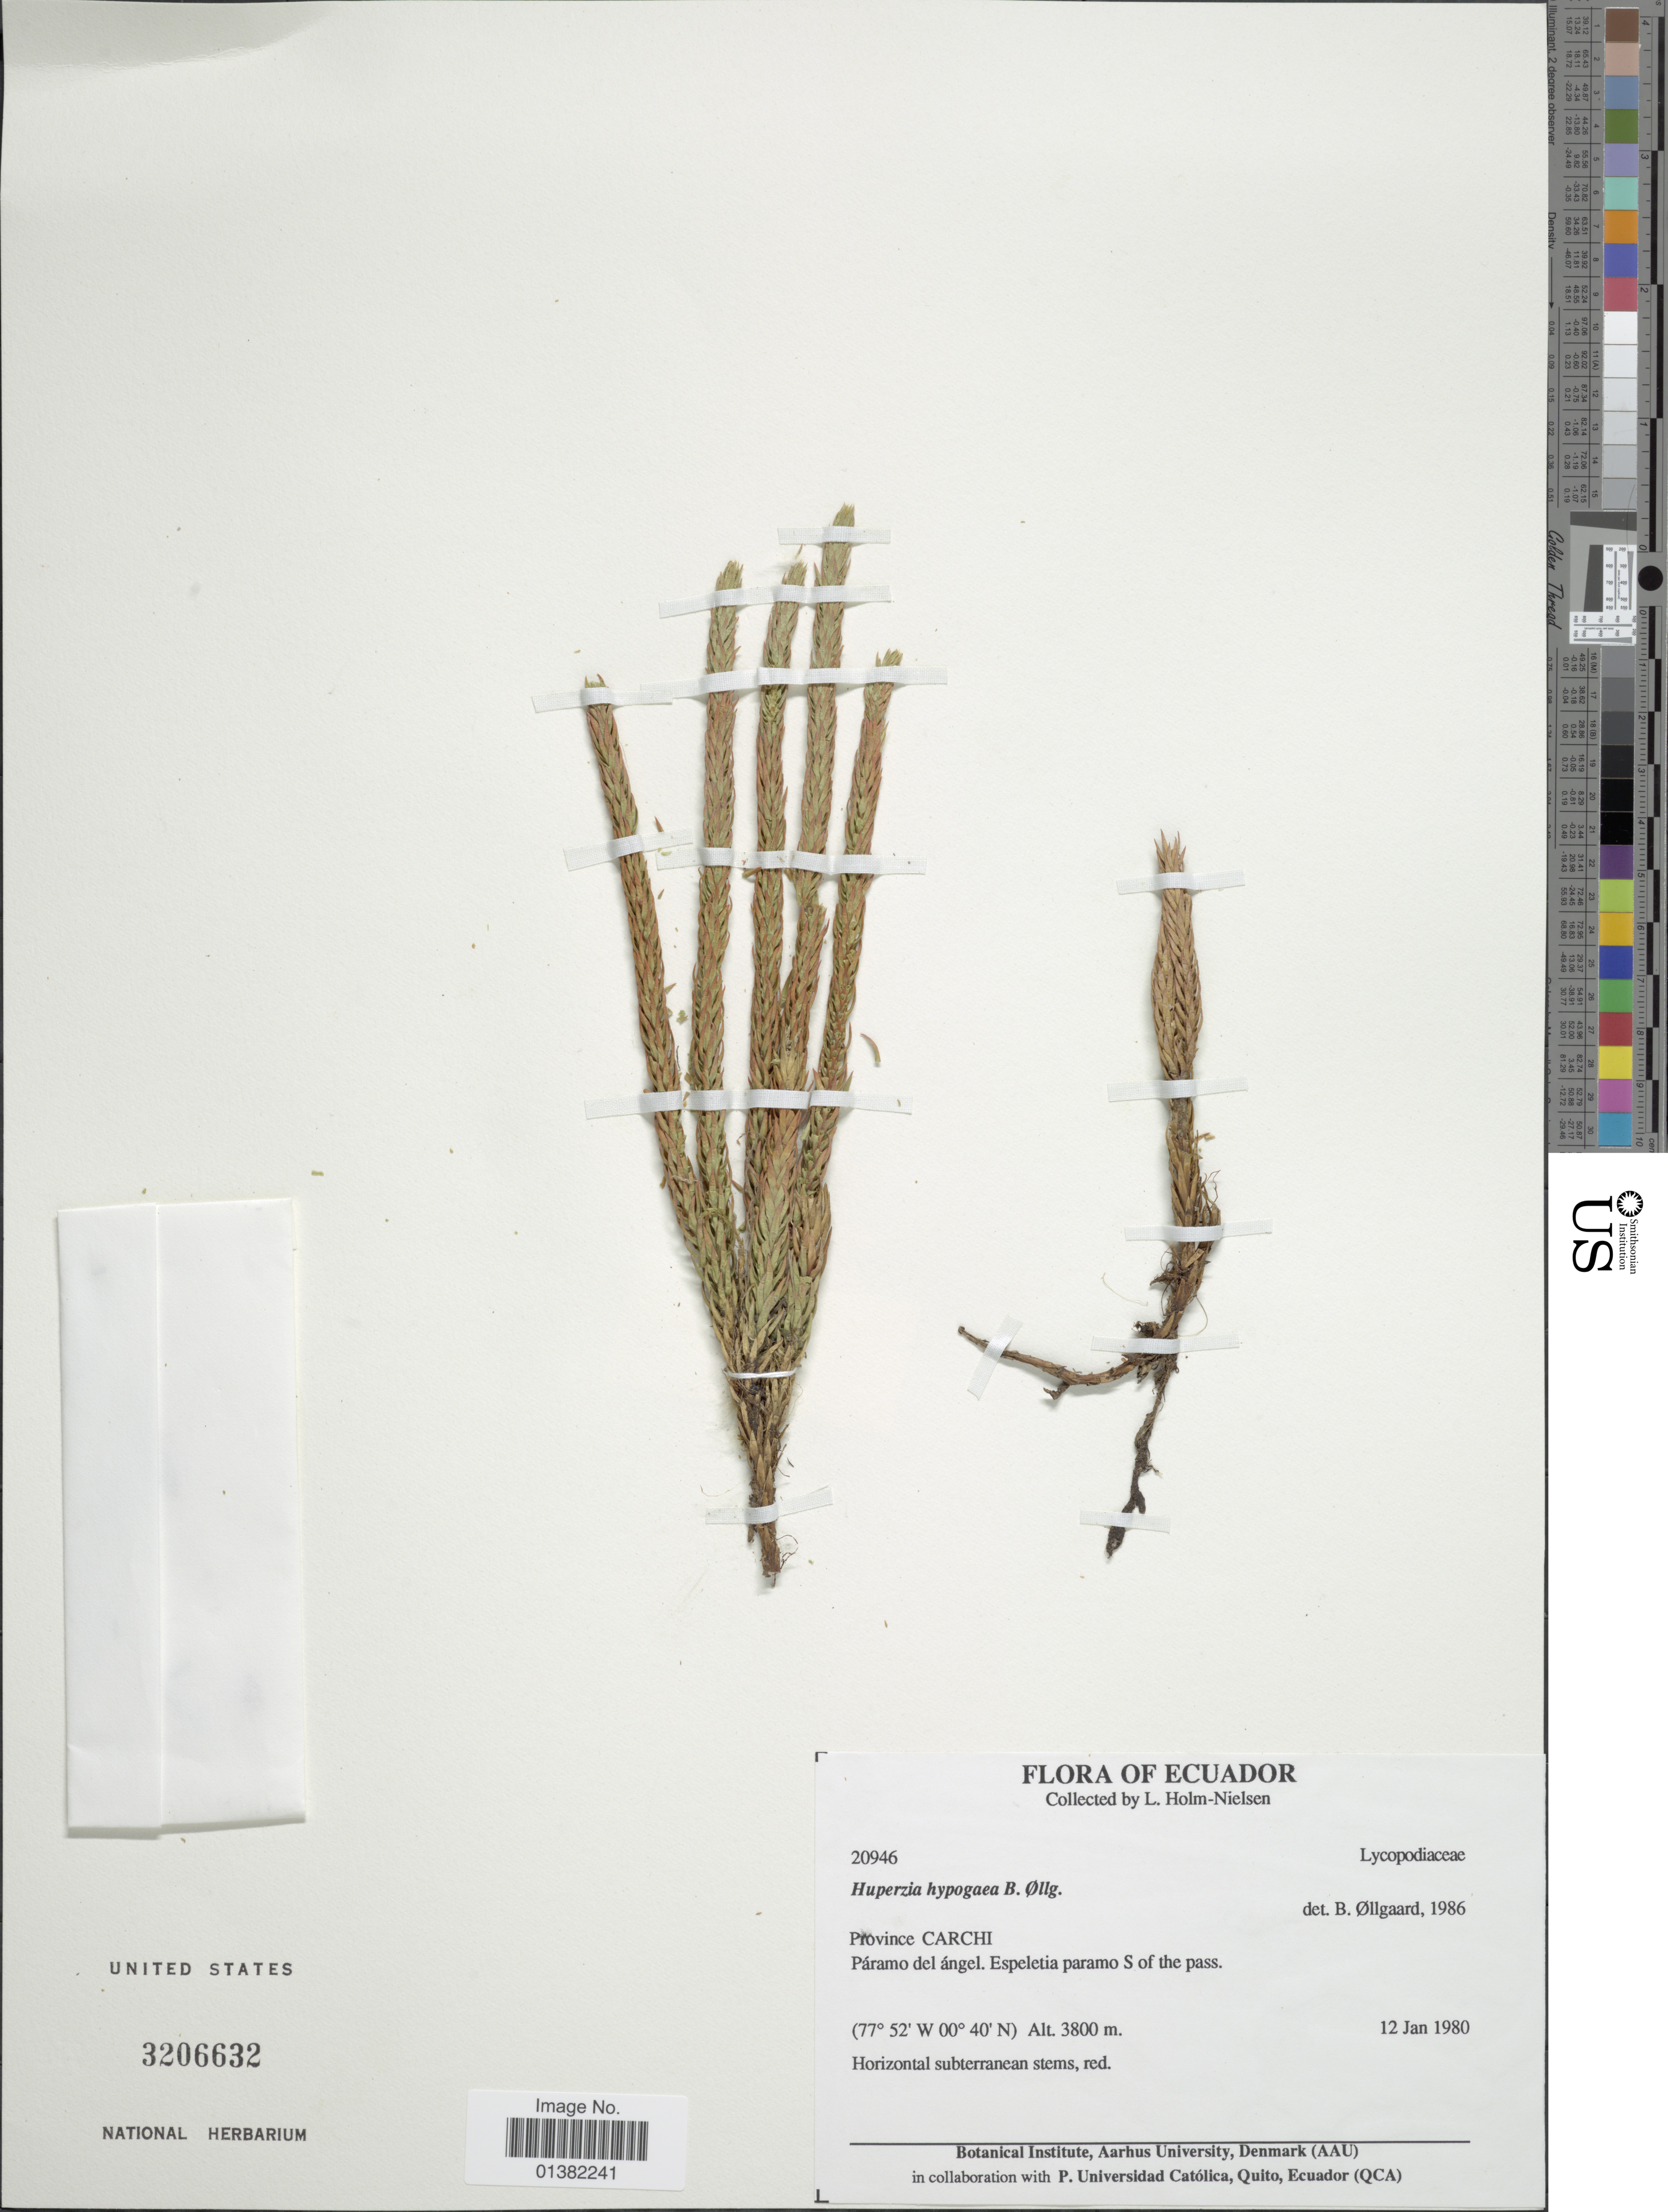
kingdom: Plantae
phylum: Tracheophyta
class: Lycopodiopsida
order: Lycopodiales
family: Lycopodiaceae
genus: Phlegmariurus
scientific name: Phlegmariurus hypogaeus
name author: (B. Øllg.) B. Øllg.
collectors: L. B. Holm-Nielsen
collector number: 20946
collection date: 1980-01-12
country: Ecuador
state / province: Carchi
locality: Páramo del ángel. Espeletia paramo S of the pass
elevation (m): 3800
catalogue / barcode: US 3206632